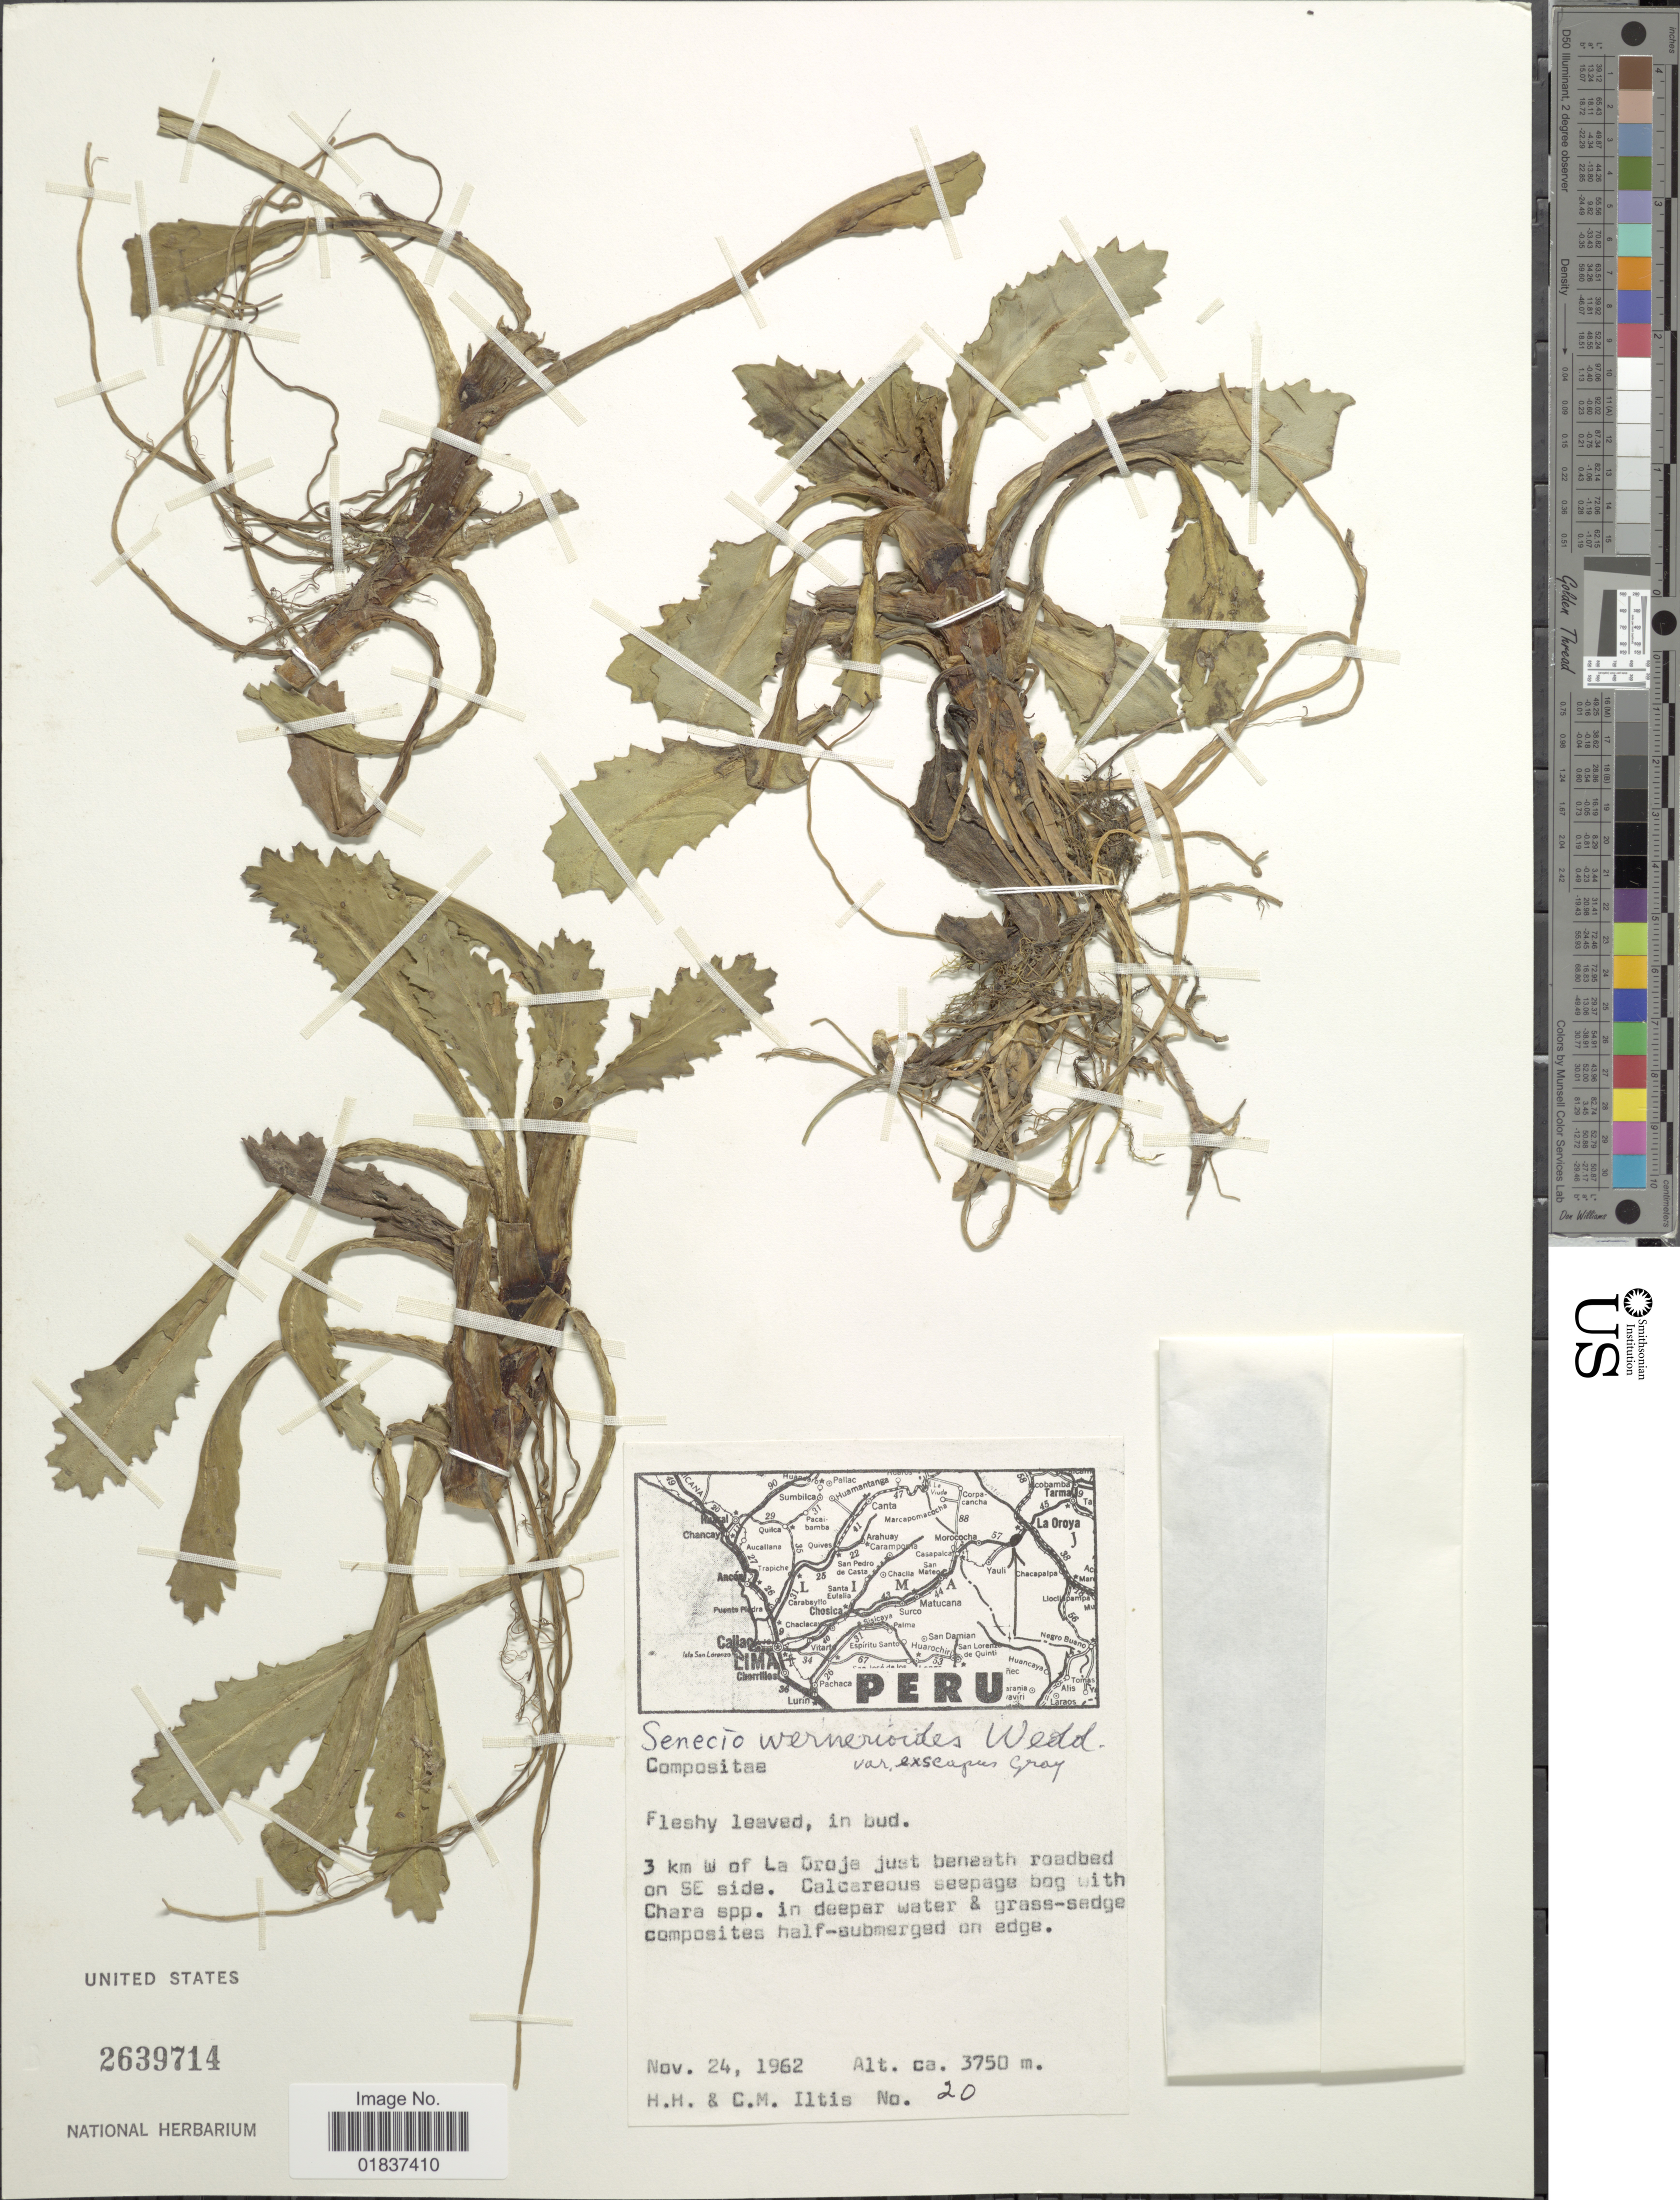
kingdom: Plantae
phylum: Tracheophyta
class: Magnoliopsida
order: Asterales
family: Asteraceae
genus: Senecio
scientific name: Senecio breviscapus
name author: DC.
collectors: H. H. Iltis & C. M Iltis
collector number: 20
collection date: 1962-11-24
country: Peru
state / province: Junín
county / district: Yauli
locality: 3 km W of La Oroja just beneath roadbed on SE side.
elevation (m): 3750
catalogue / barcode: US 2639714